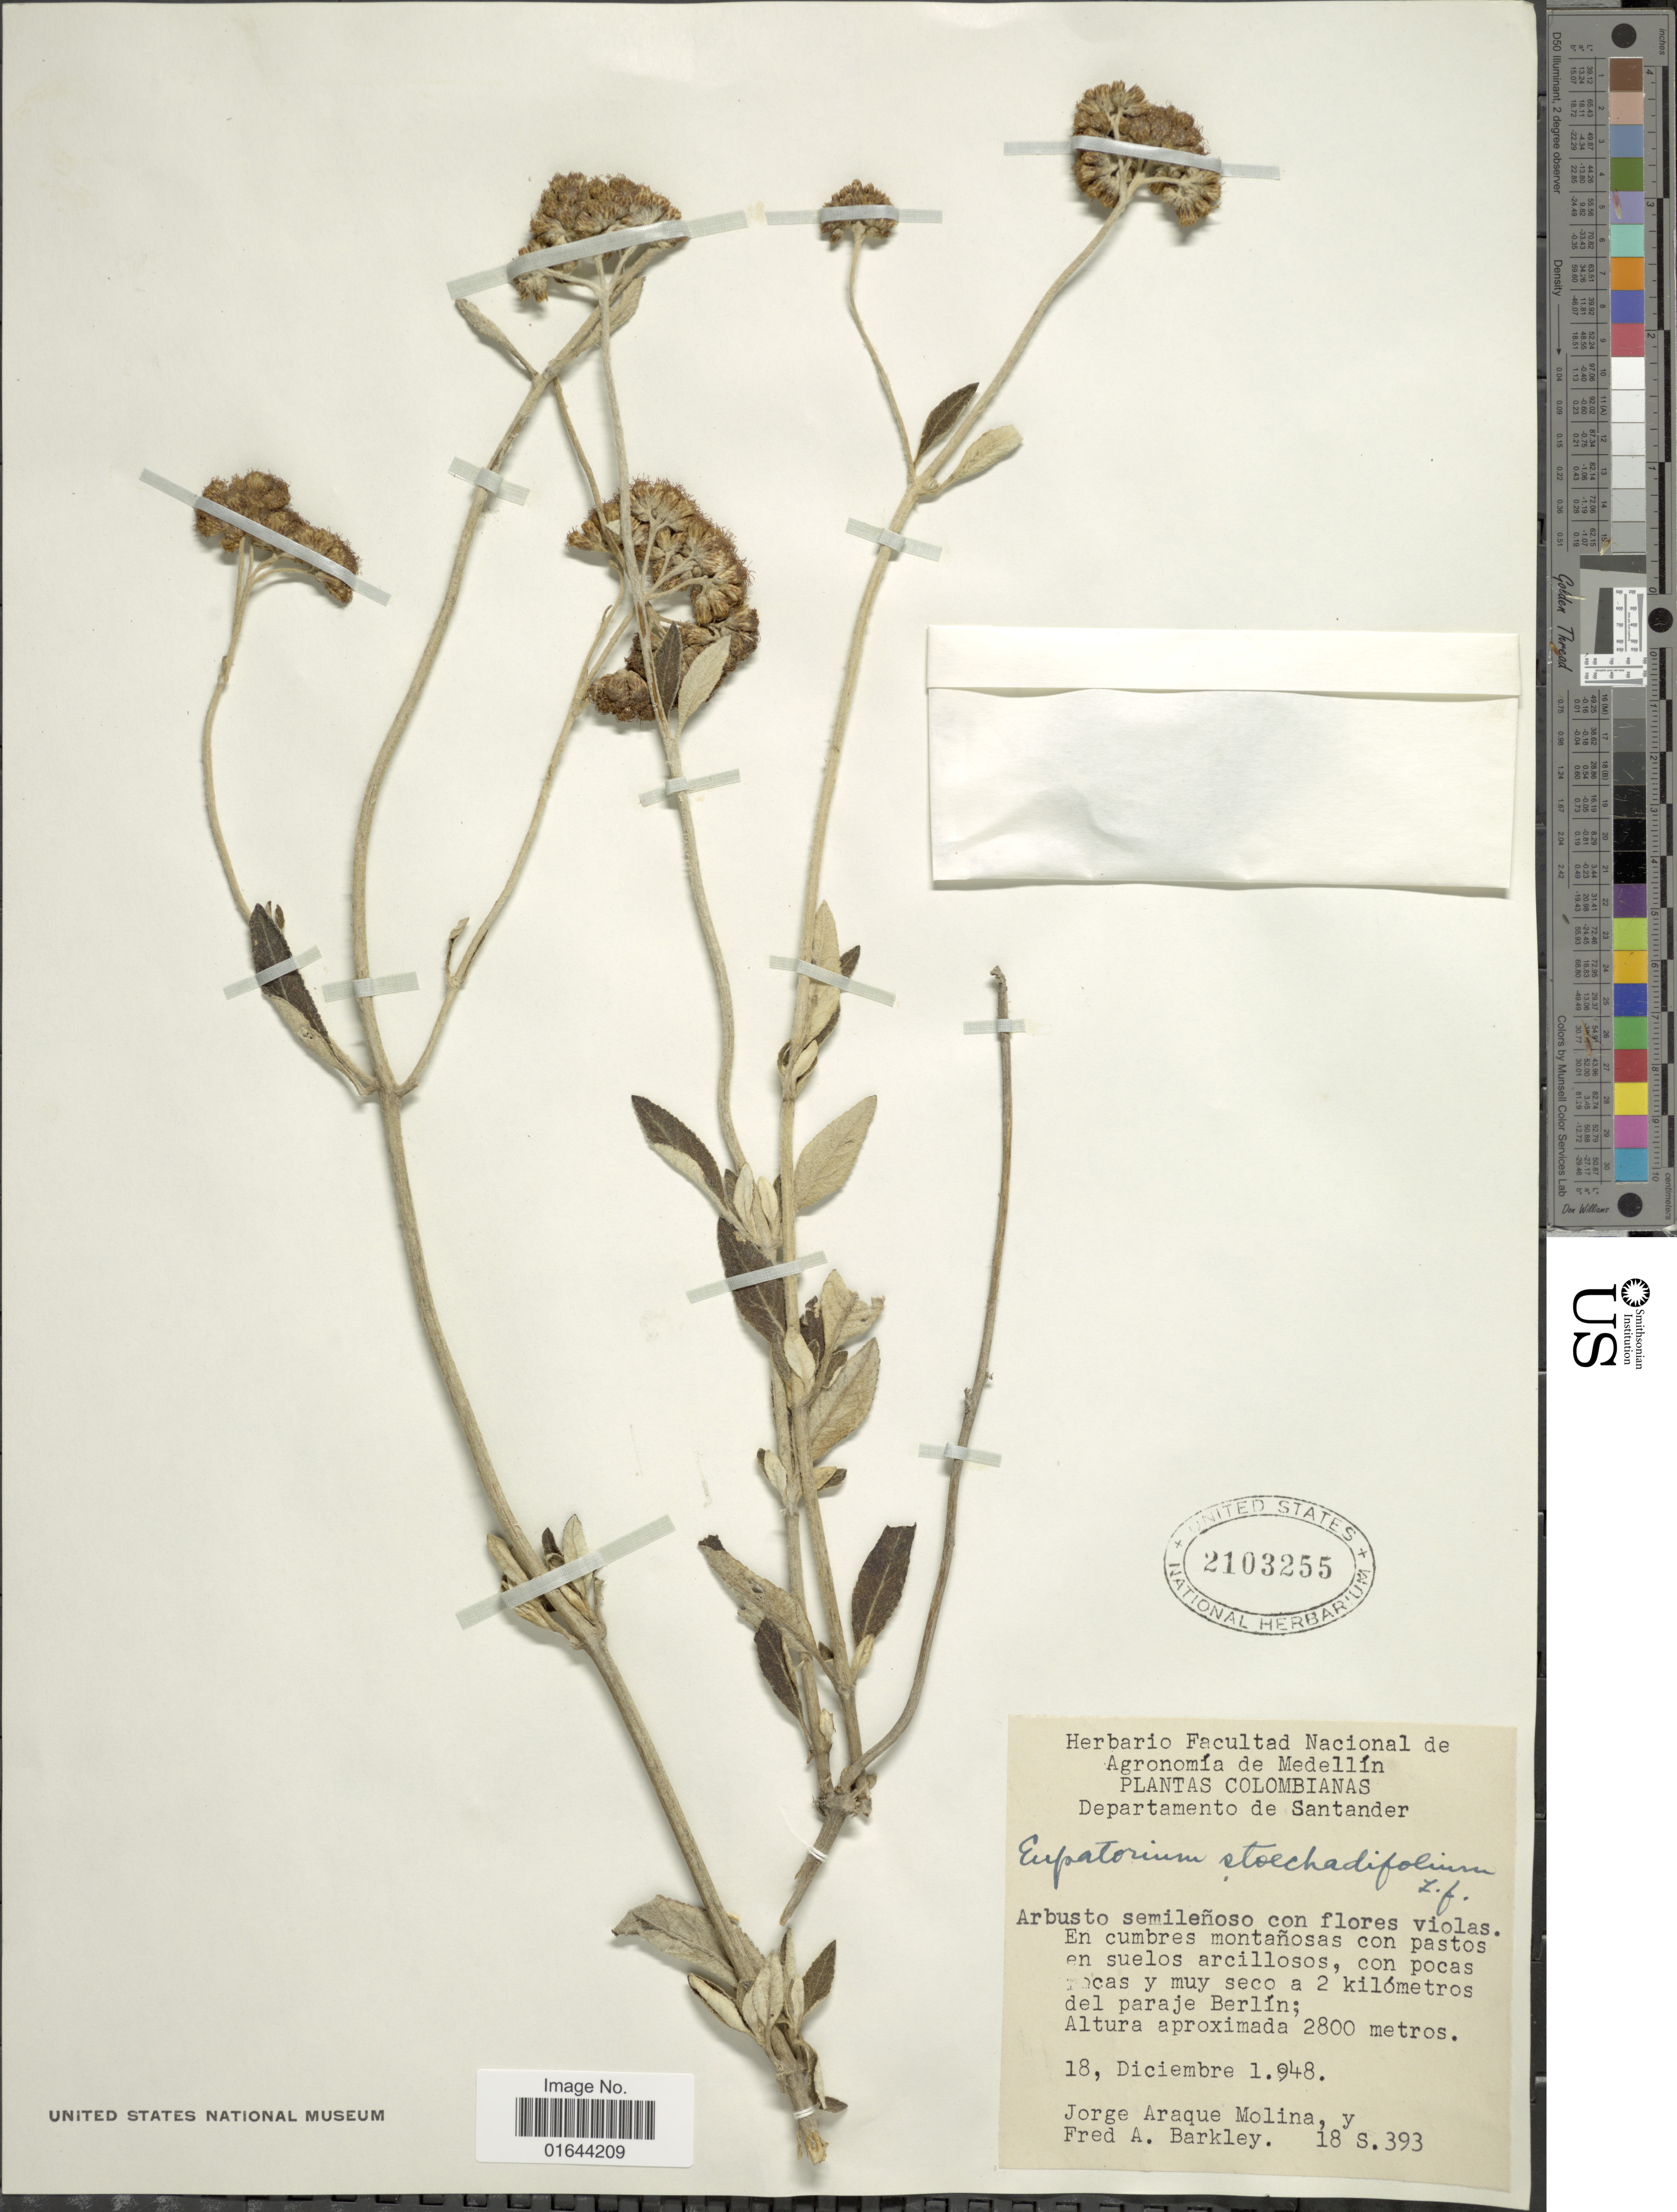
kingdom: Plantae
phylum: Tracheophyta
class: Magnoliopsida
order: Asterales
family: Asteraceae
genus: Lourteigia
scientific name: Lourteigia stoechadifolia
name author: (L. f.) R.M. King & H. Rob.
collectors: J. Araque Molina & F. A. Barkley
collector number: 18S393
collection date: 1948-12-18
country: Colombia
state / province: Santander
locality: Departamento de Santander.2 kilometros del paraje. Berlin,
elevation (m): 2800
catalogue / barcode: US 2103255